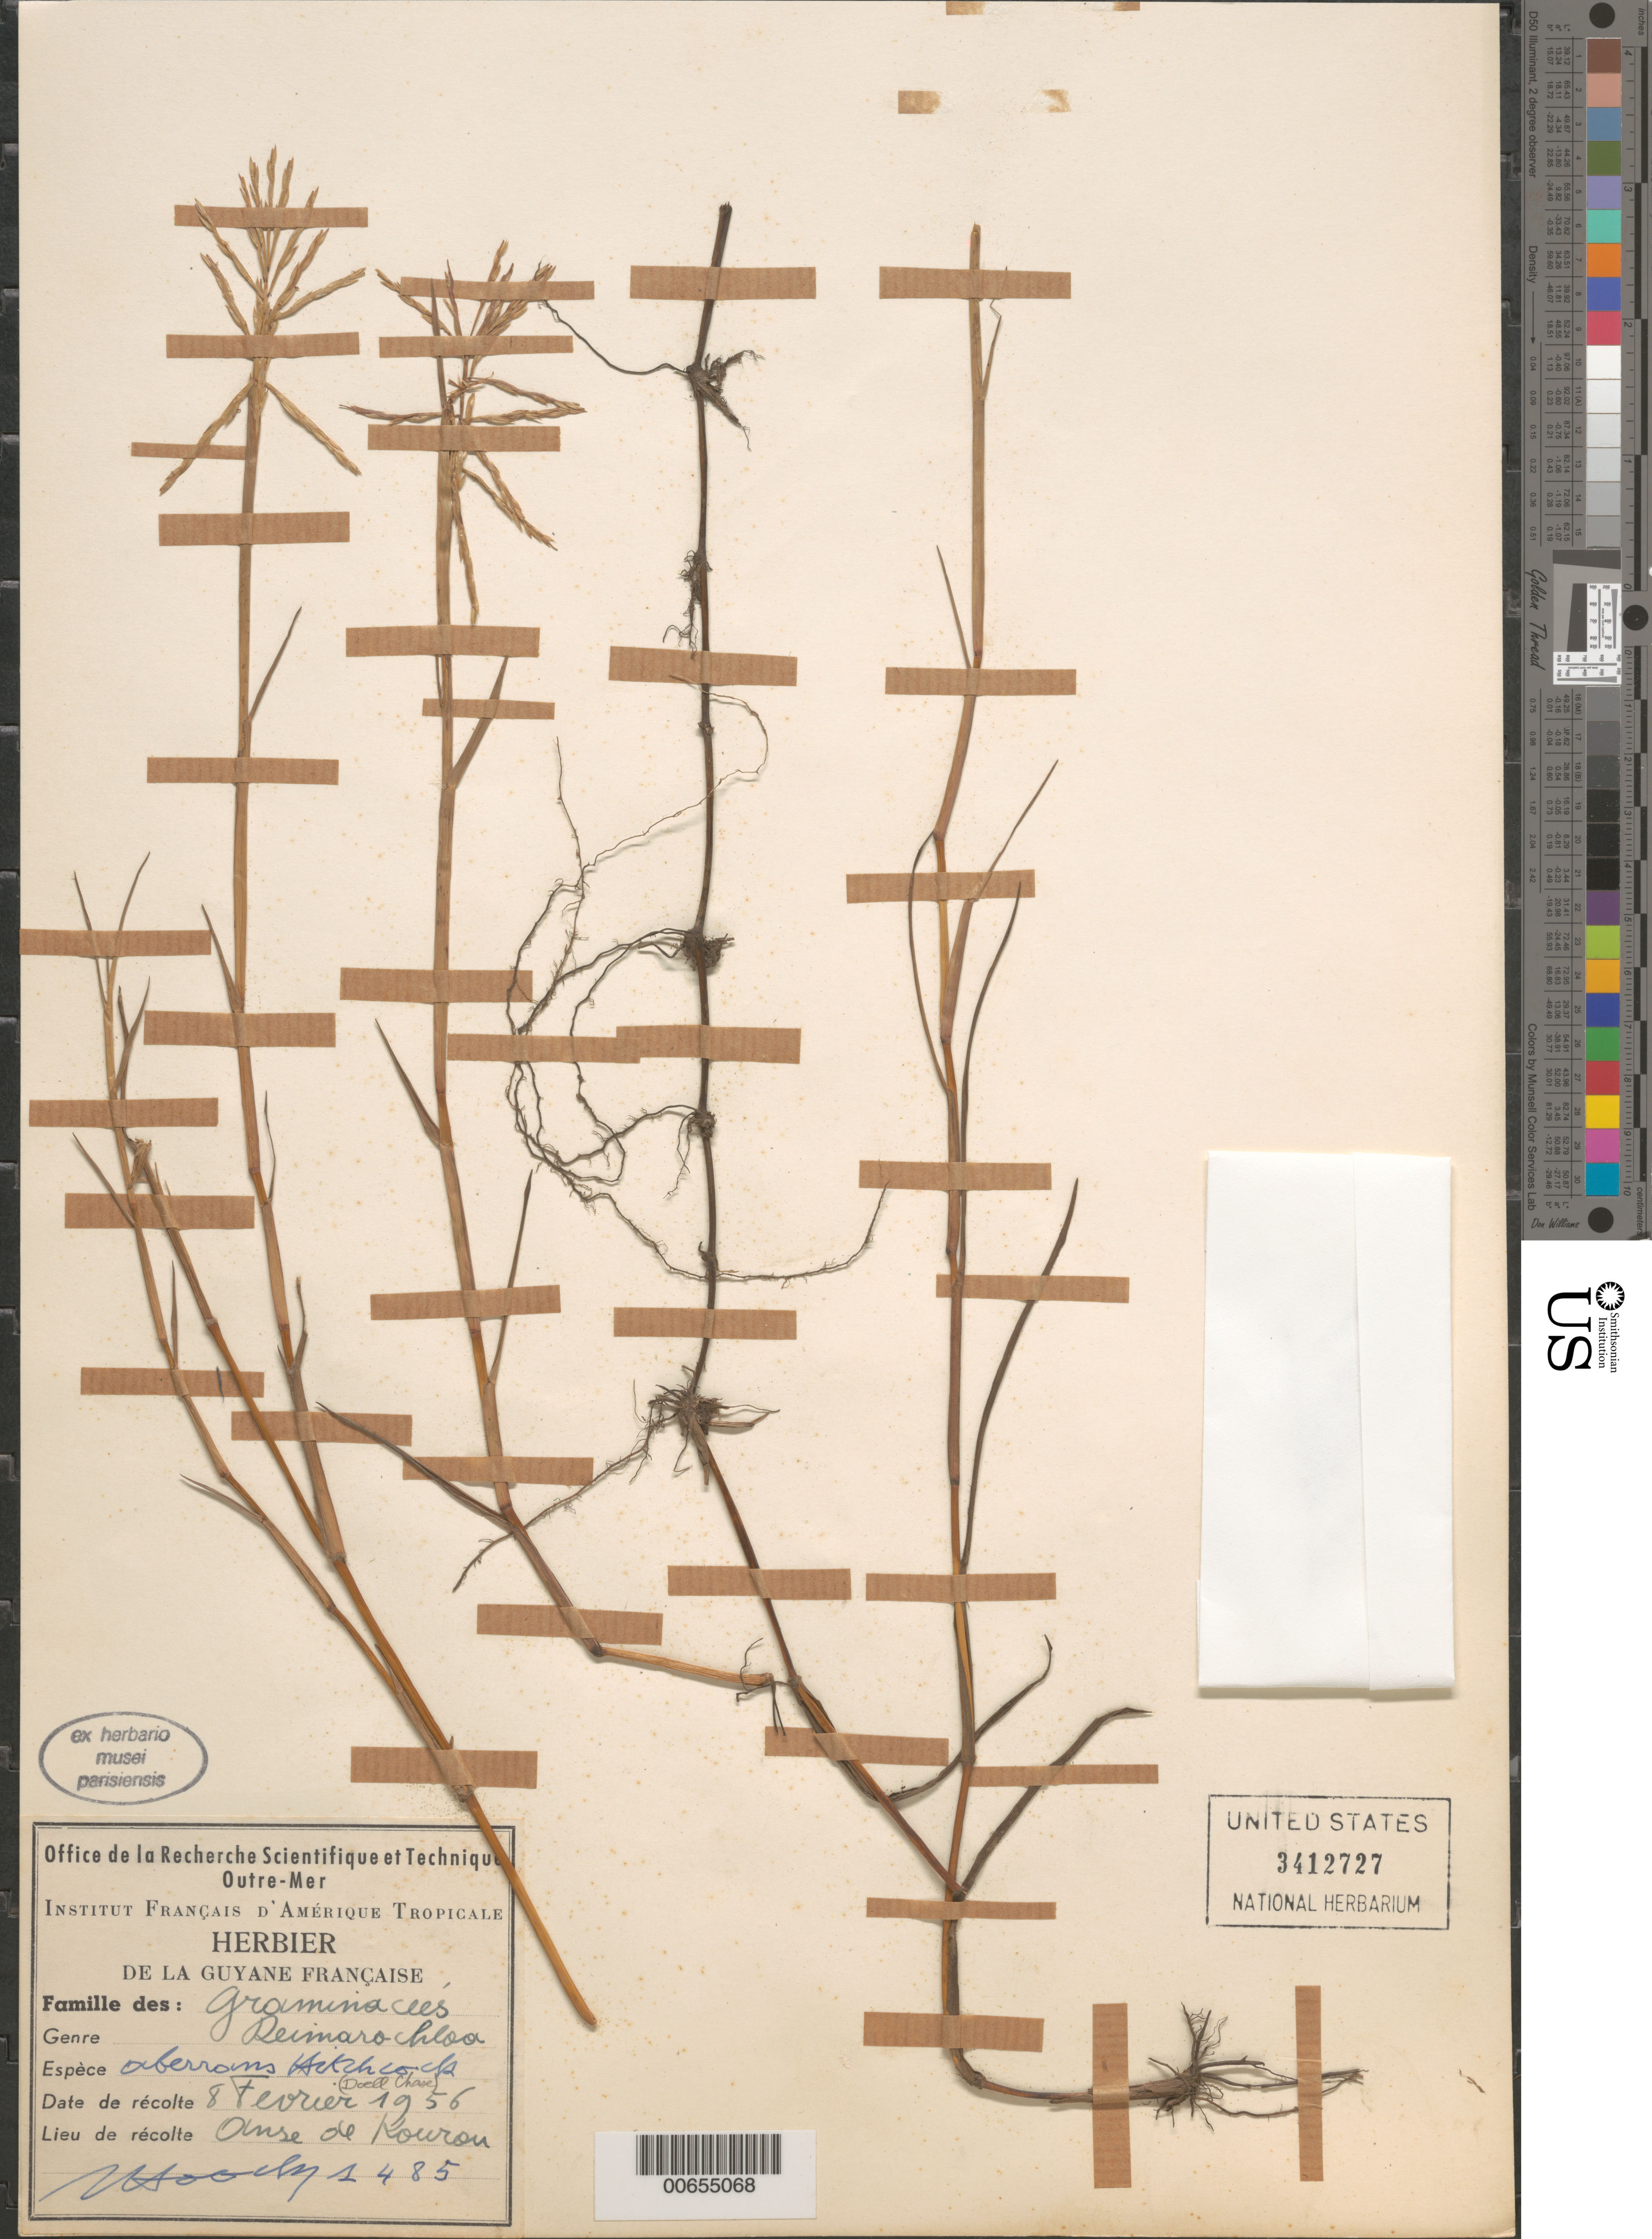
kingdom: Plantae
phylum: Tracheophyta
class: Liliopsida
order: Poales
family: Poaceae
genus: Reimarochloa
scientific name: Reimarochloa aberrans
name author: (Döll) Chase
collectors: J. Hoock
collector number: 1485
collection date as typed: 8-Feb-56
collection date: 1956-02-08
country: French Guiana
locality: Anse de Kourou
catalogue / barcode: US 3412727